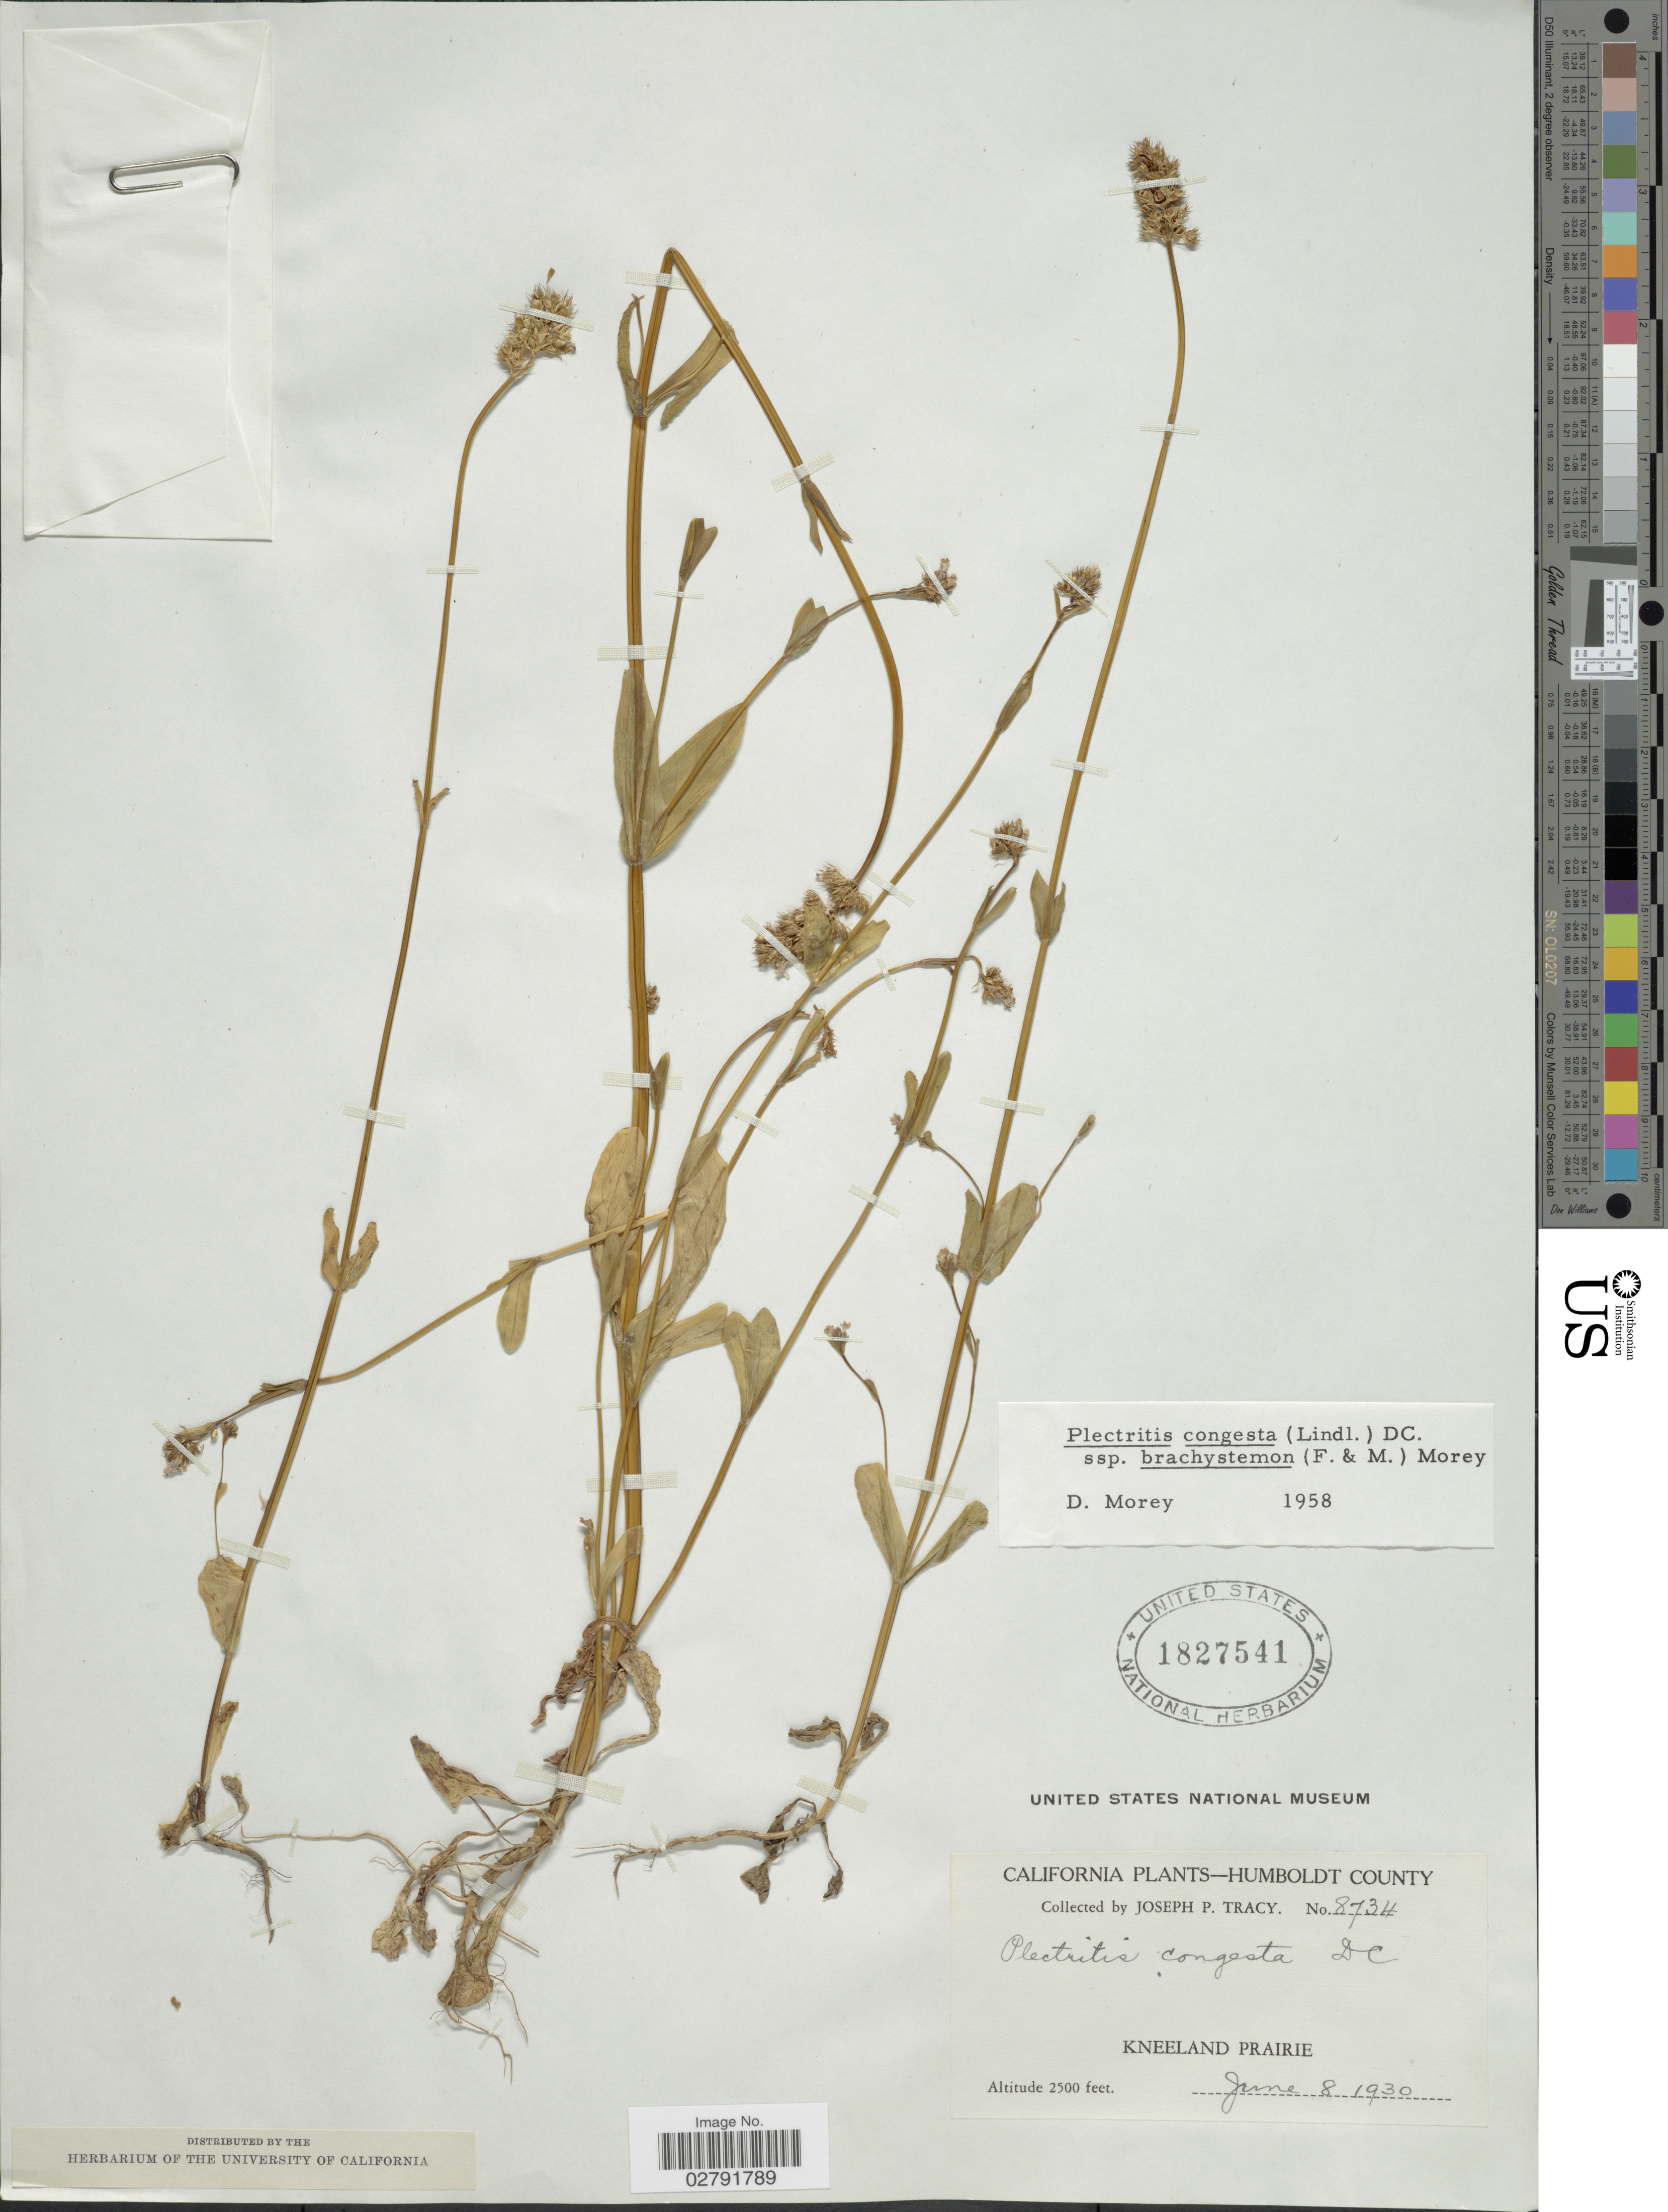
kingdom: Plantae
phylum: Tracheophyta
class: Magnoliopsida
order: Dipsacales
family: Caprifoliaceae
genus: Plectritis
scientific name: Plectritis congesta subsp. brachystemon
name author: (Fisch. & C.A. Mey.) Morey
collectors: J. Tracy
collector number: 8734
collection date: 1930-06-08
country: United States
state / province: California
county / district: Humboldt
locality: Humboldt County. Kneeland Prairie.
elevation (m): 762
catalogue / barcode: US 1827541